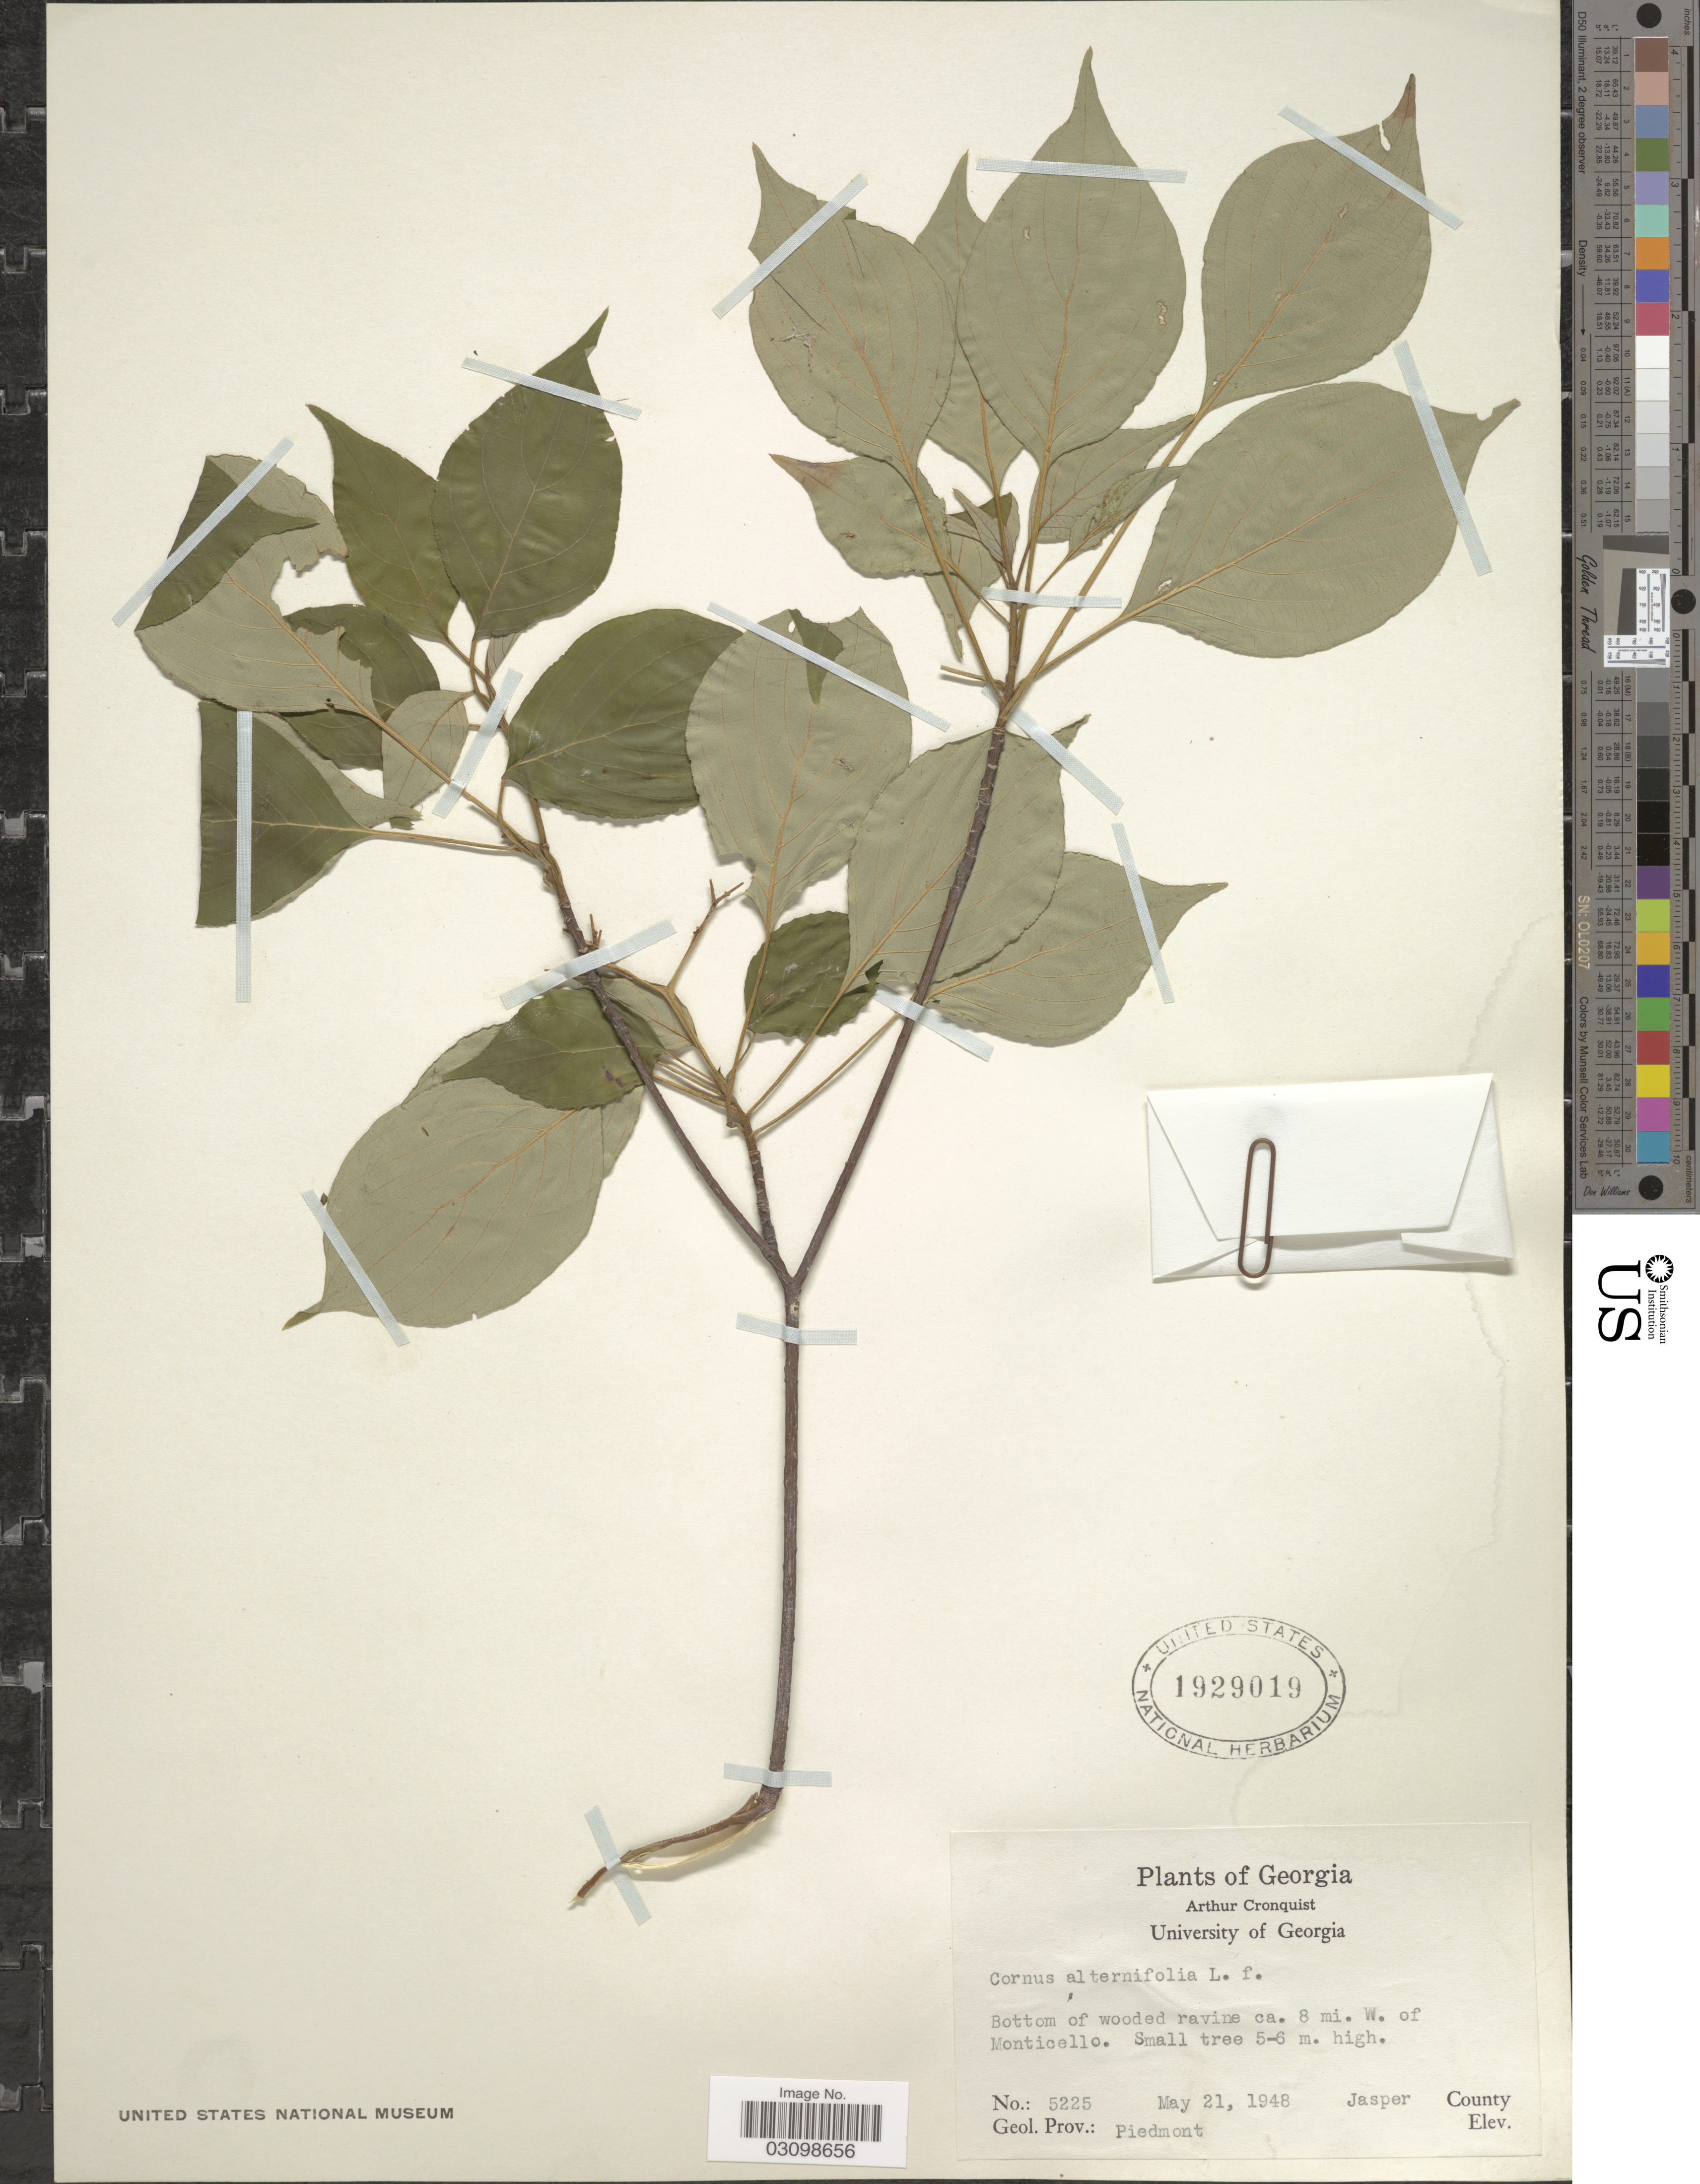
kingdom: Plantae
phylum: Tracheophyta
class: Magnoliopsida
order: Cornales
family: Cornaceae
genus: Cornus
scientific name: Cornus alternifolia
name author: L.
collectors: A. J. Cronquist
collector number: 5225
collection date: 1948-05-21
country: United States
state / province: Georgia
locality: Bottom of wooded ravine ca. 8 mi. W. of Monticello. Jasper County, Geol. Prov.: Piedmont.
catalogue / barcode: US 1929019